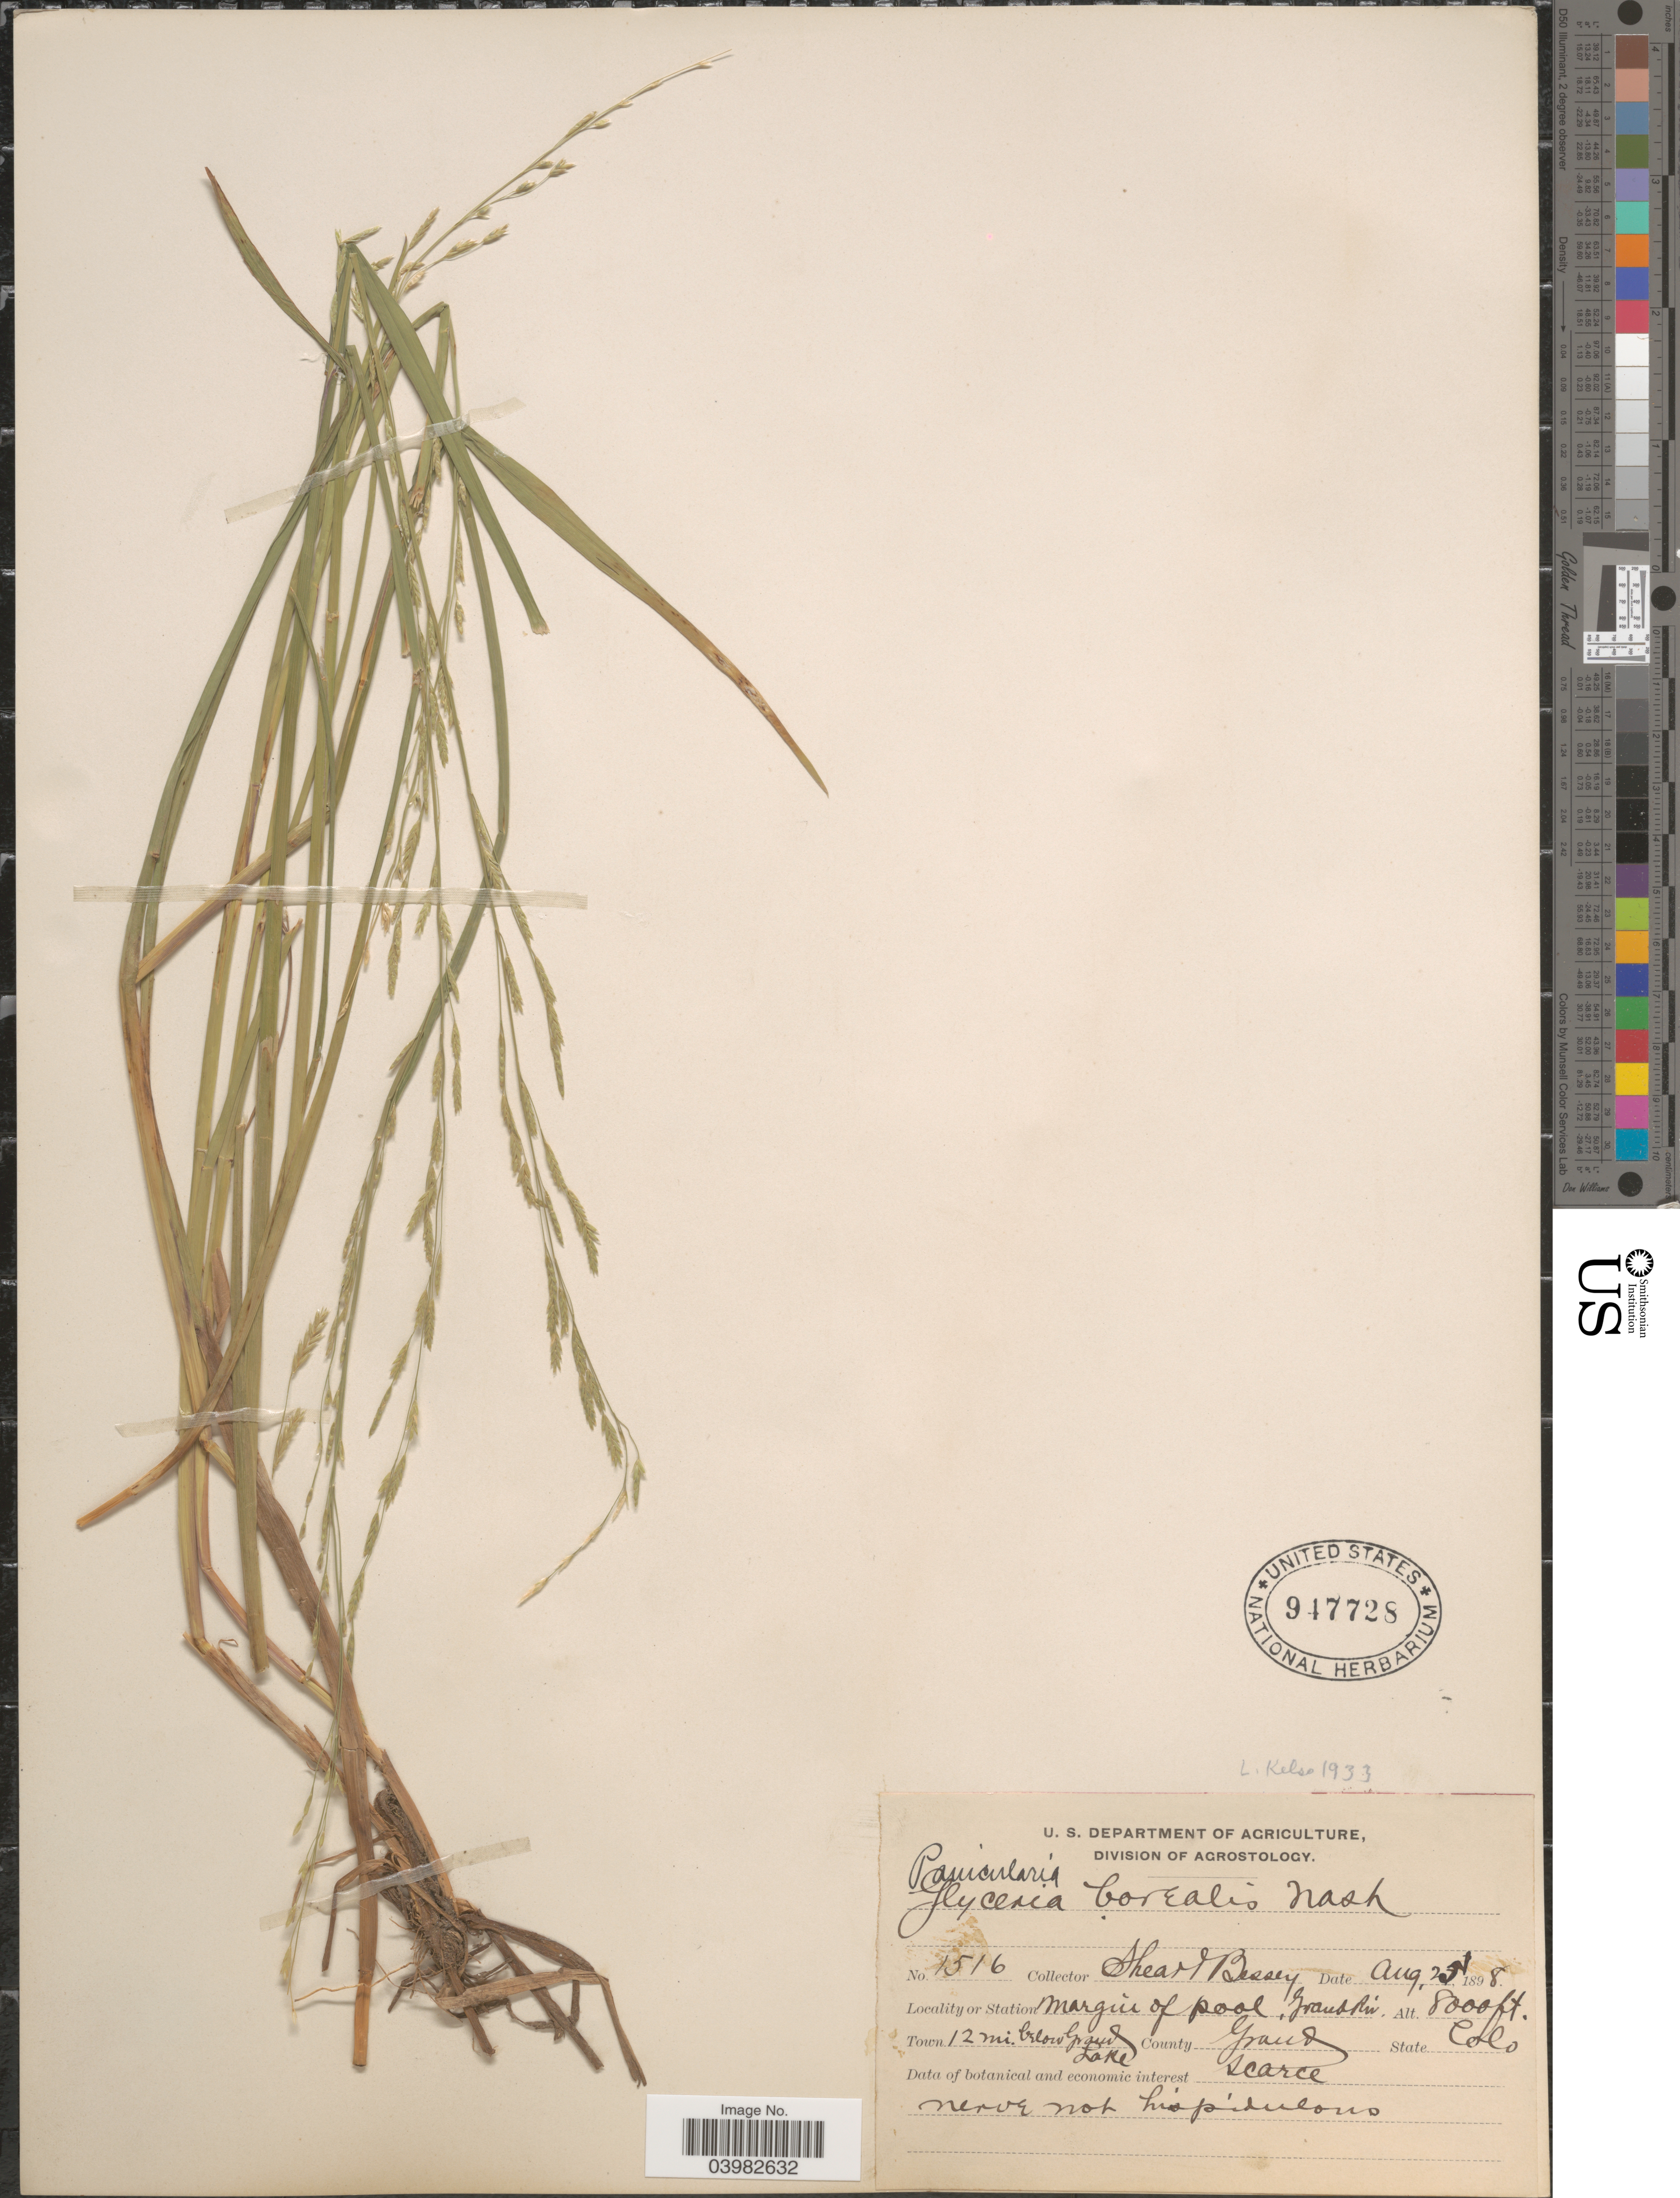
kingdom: Plantae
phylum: Tracheophyta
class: Liliopsida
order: Poales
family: Poaceae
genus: Glyceria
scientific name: Glyceria borealis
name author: (Nash) Batchelder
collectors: -- Shear & -. Bessey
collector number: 1516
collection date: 1898-08-23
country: United States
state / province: Colorado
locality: Station margin of pool, Grand Riv. 12 mi. below Grand Lake. County Grand.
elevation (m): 2438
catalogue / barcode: US 947728